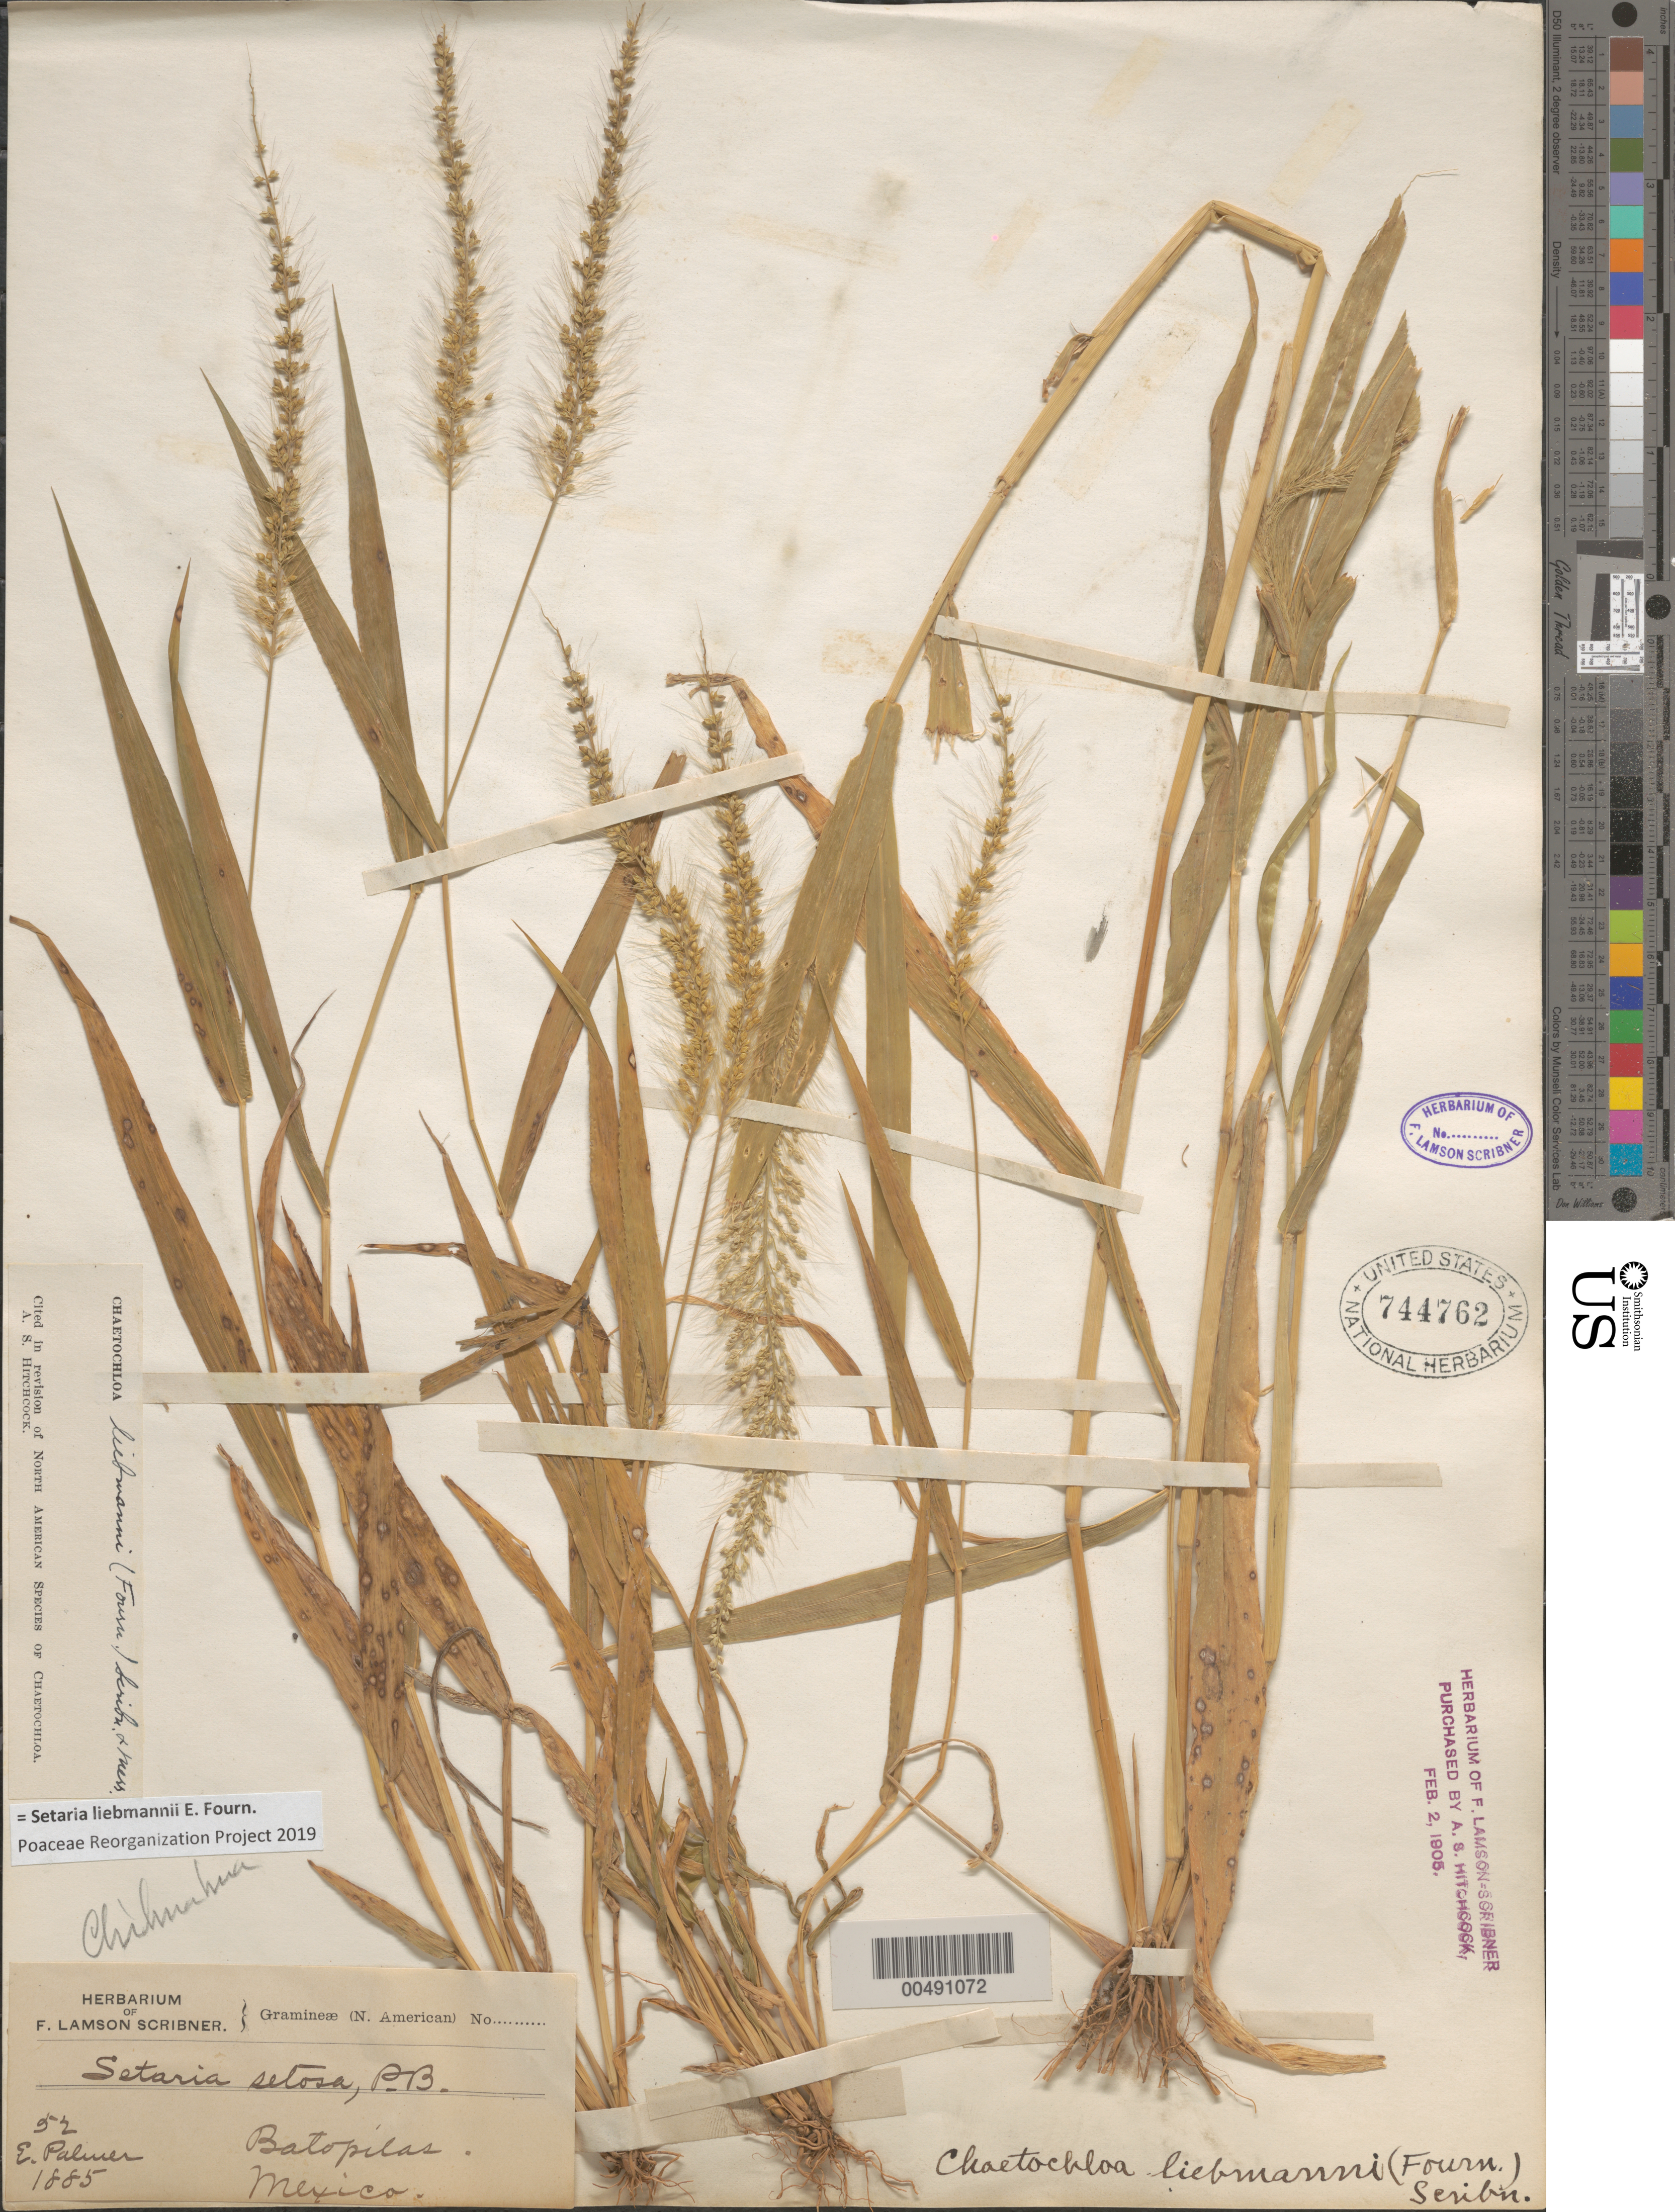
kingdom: Plantae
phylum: Tracheophyta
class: Liliopsida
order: Poales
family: Poaceae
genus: Setaria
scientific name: Setaria liebmannii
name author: E. Fourn.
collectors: E. Palmer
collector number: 52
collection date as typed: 1885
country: Mexico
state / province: Chihuahua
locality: Batopilas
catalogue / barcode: US 744762